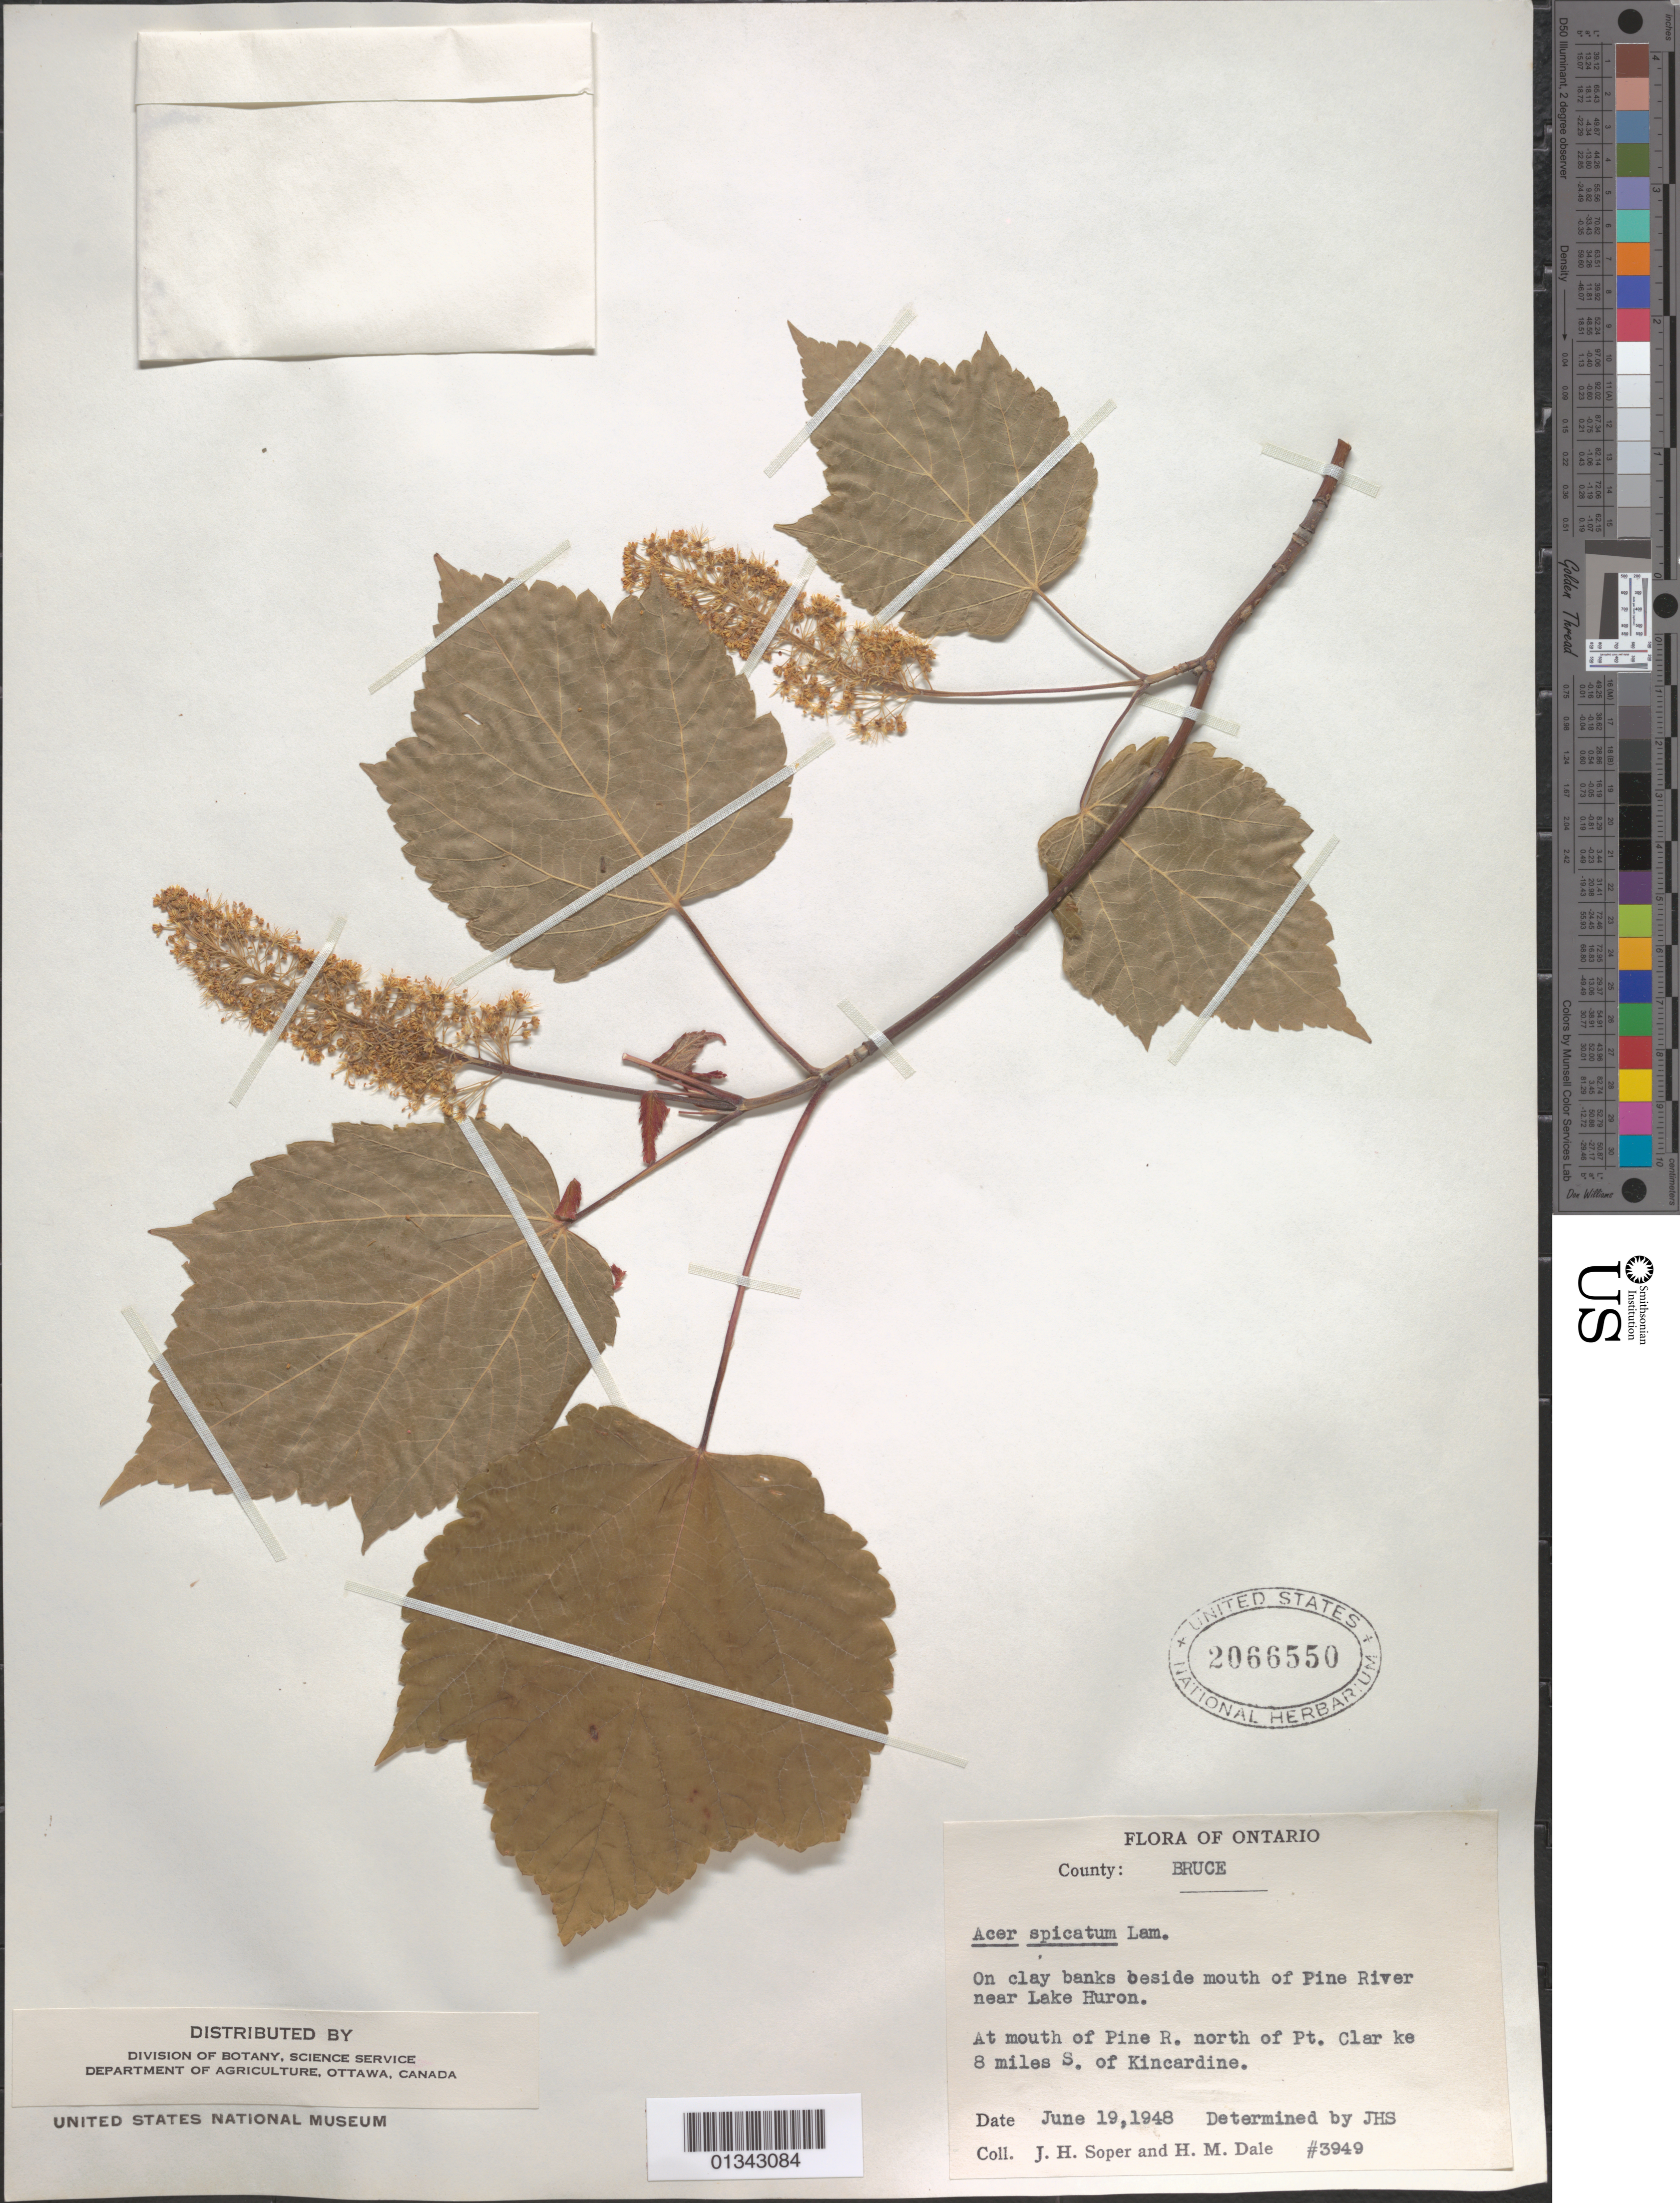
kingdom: Plantae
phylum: Tracheophyta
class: Magnoliopsida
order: Sapindales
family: Sapindaceae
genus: Acer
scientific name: Acer spicatum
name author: Lam.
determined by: Soper, J. H.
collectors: J. Soper & H. M. Dale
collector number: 3949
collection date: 1948-06-19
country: Canada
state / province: Ontario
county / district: Bruce County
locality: Bruce County, beside mouth of Pine River near Lake Huron. At mouth of Pine R north of Pt. Clarke, 8 miles S of Kincardine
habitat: On clay banks beside river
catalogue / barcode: US 2066550